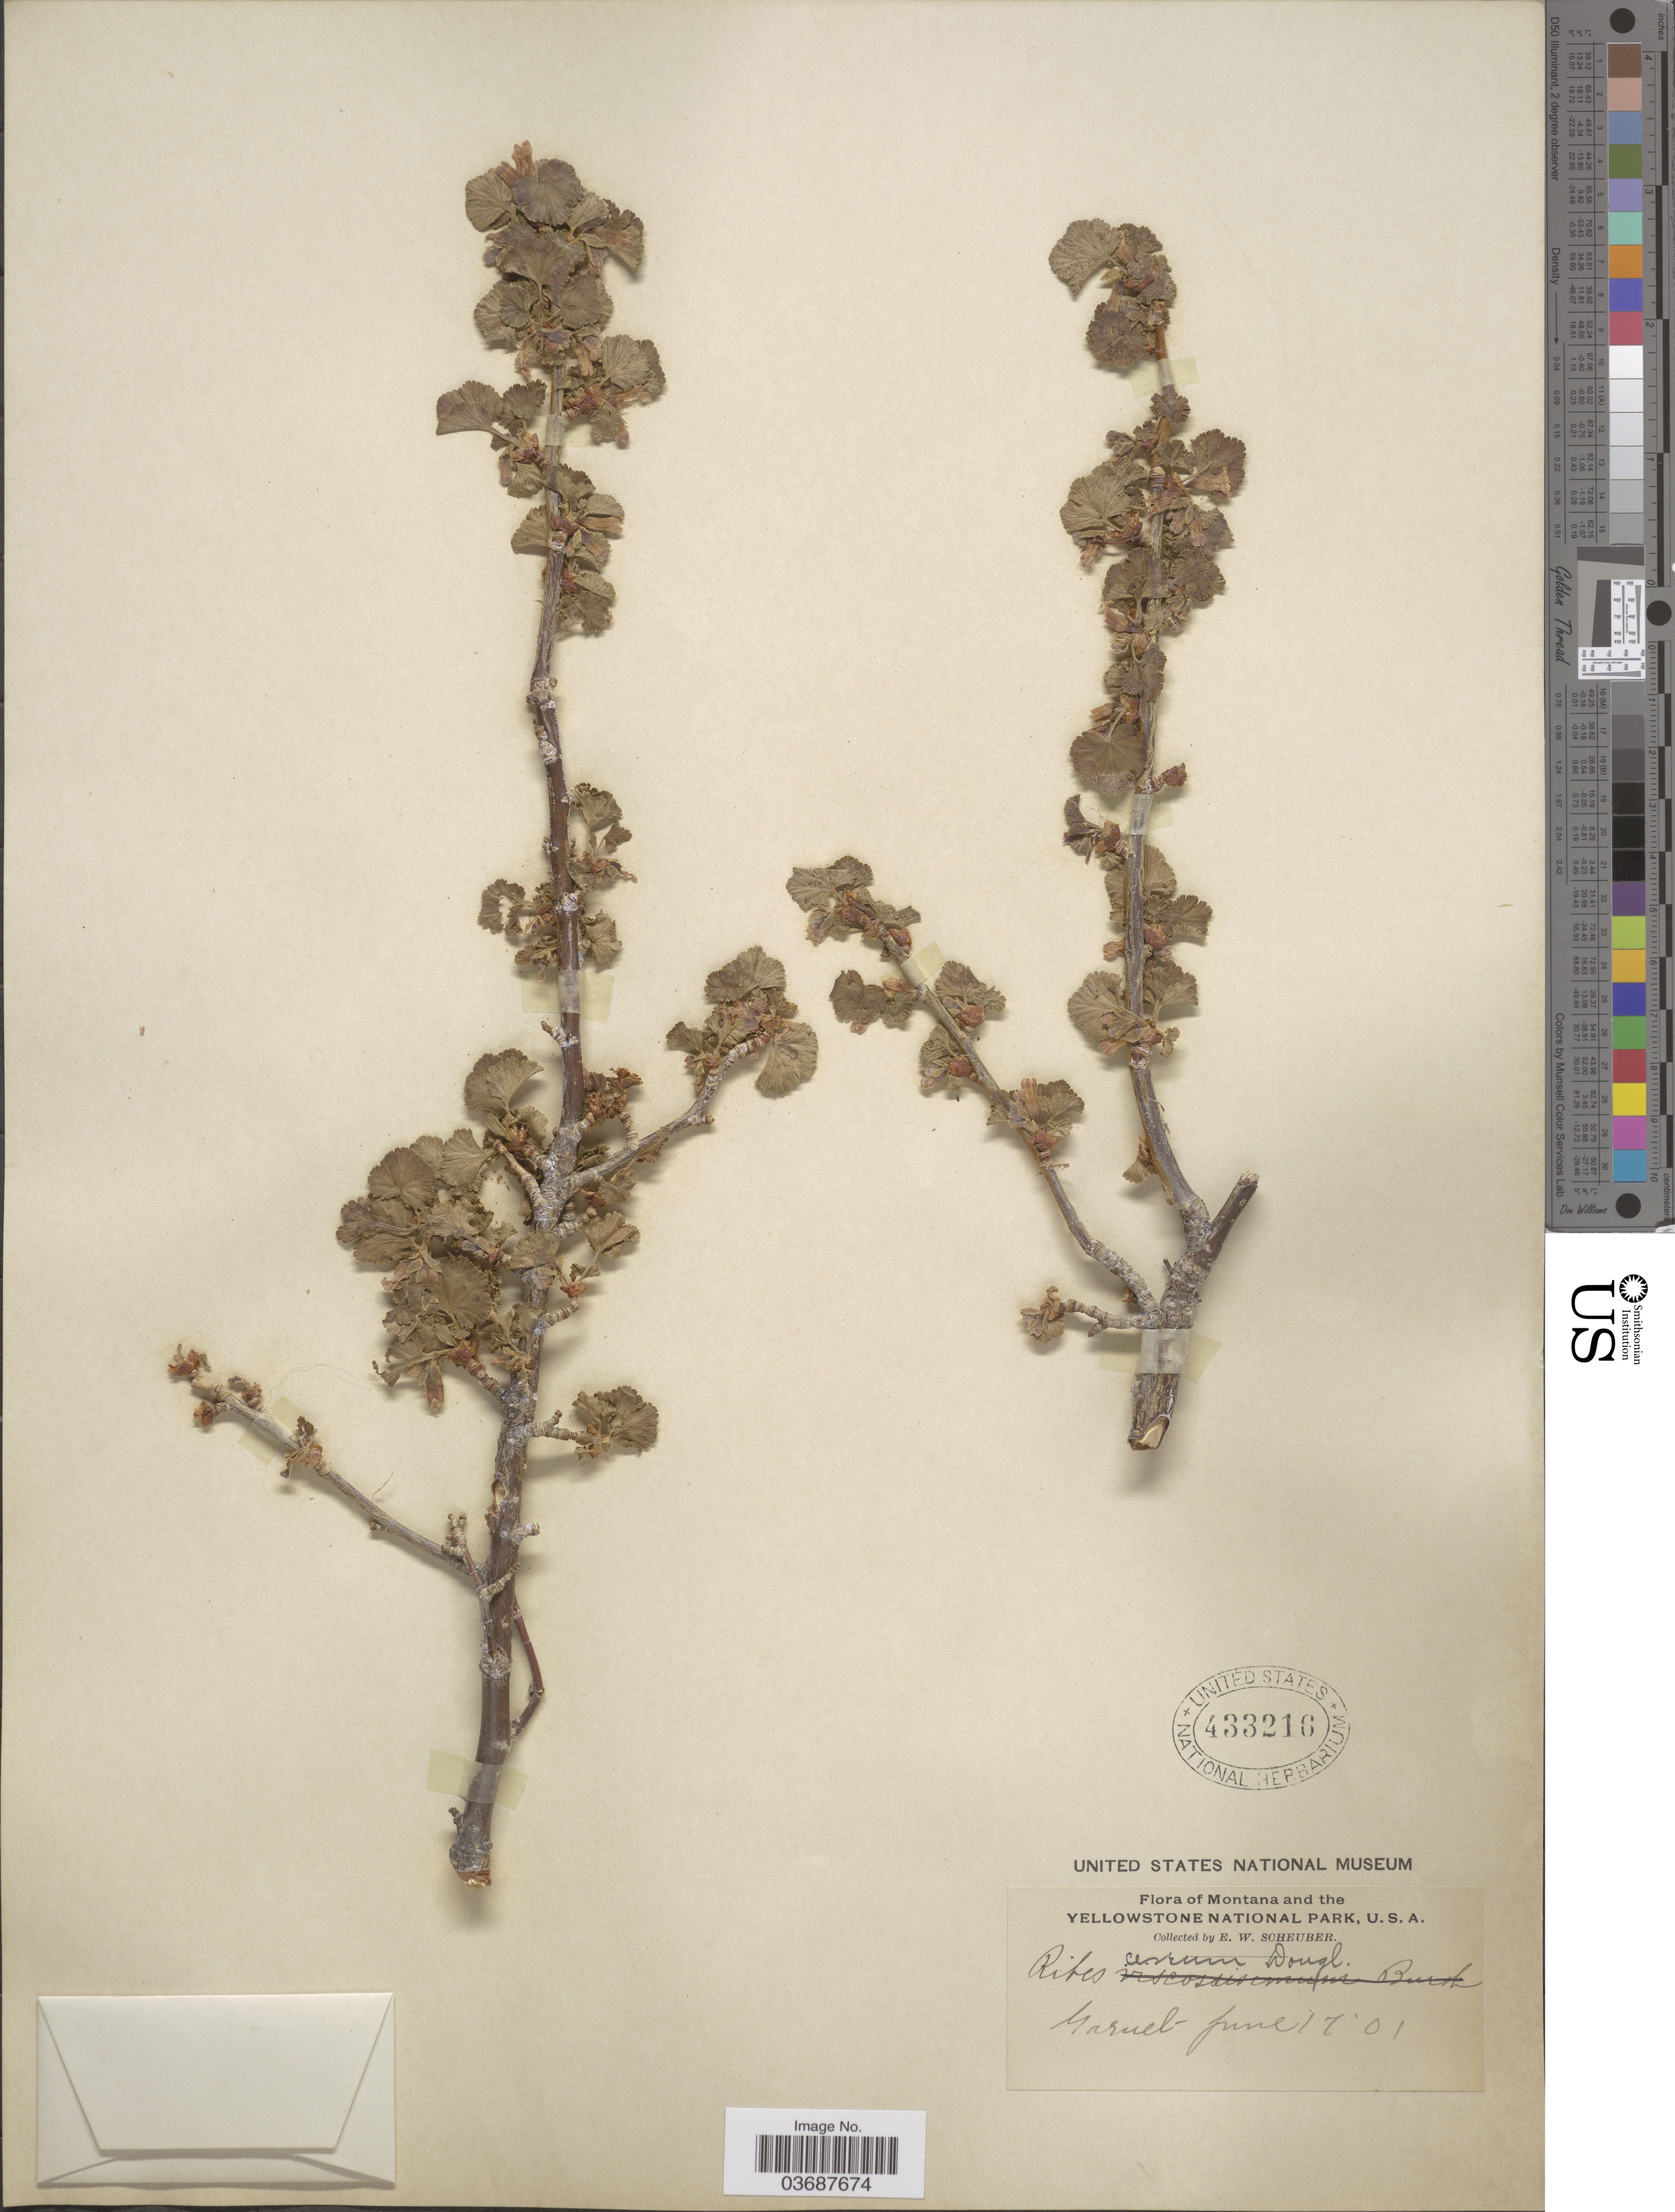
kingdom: Plantae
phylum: Tracheophyta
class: Magnoliopsida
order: Saxifragales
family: Grossulariaceae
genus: Ribes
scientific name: Ribes inebrians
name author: Lindl.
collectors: E. Scheuber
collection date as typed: Transcribed d/m/y: 17/6/1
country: United States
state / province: Montana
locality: Montana and the Yellowstone National Park. Garnet.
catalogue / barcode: US 433216